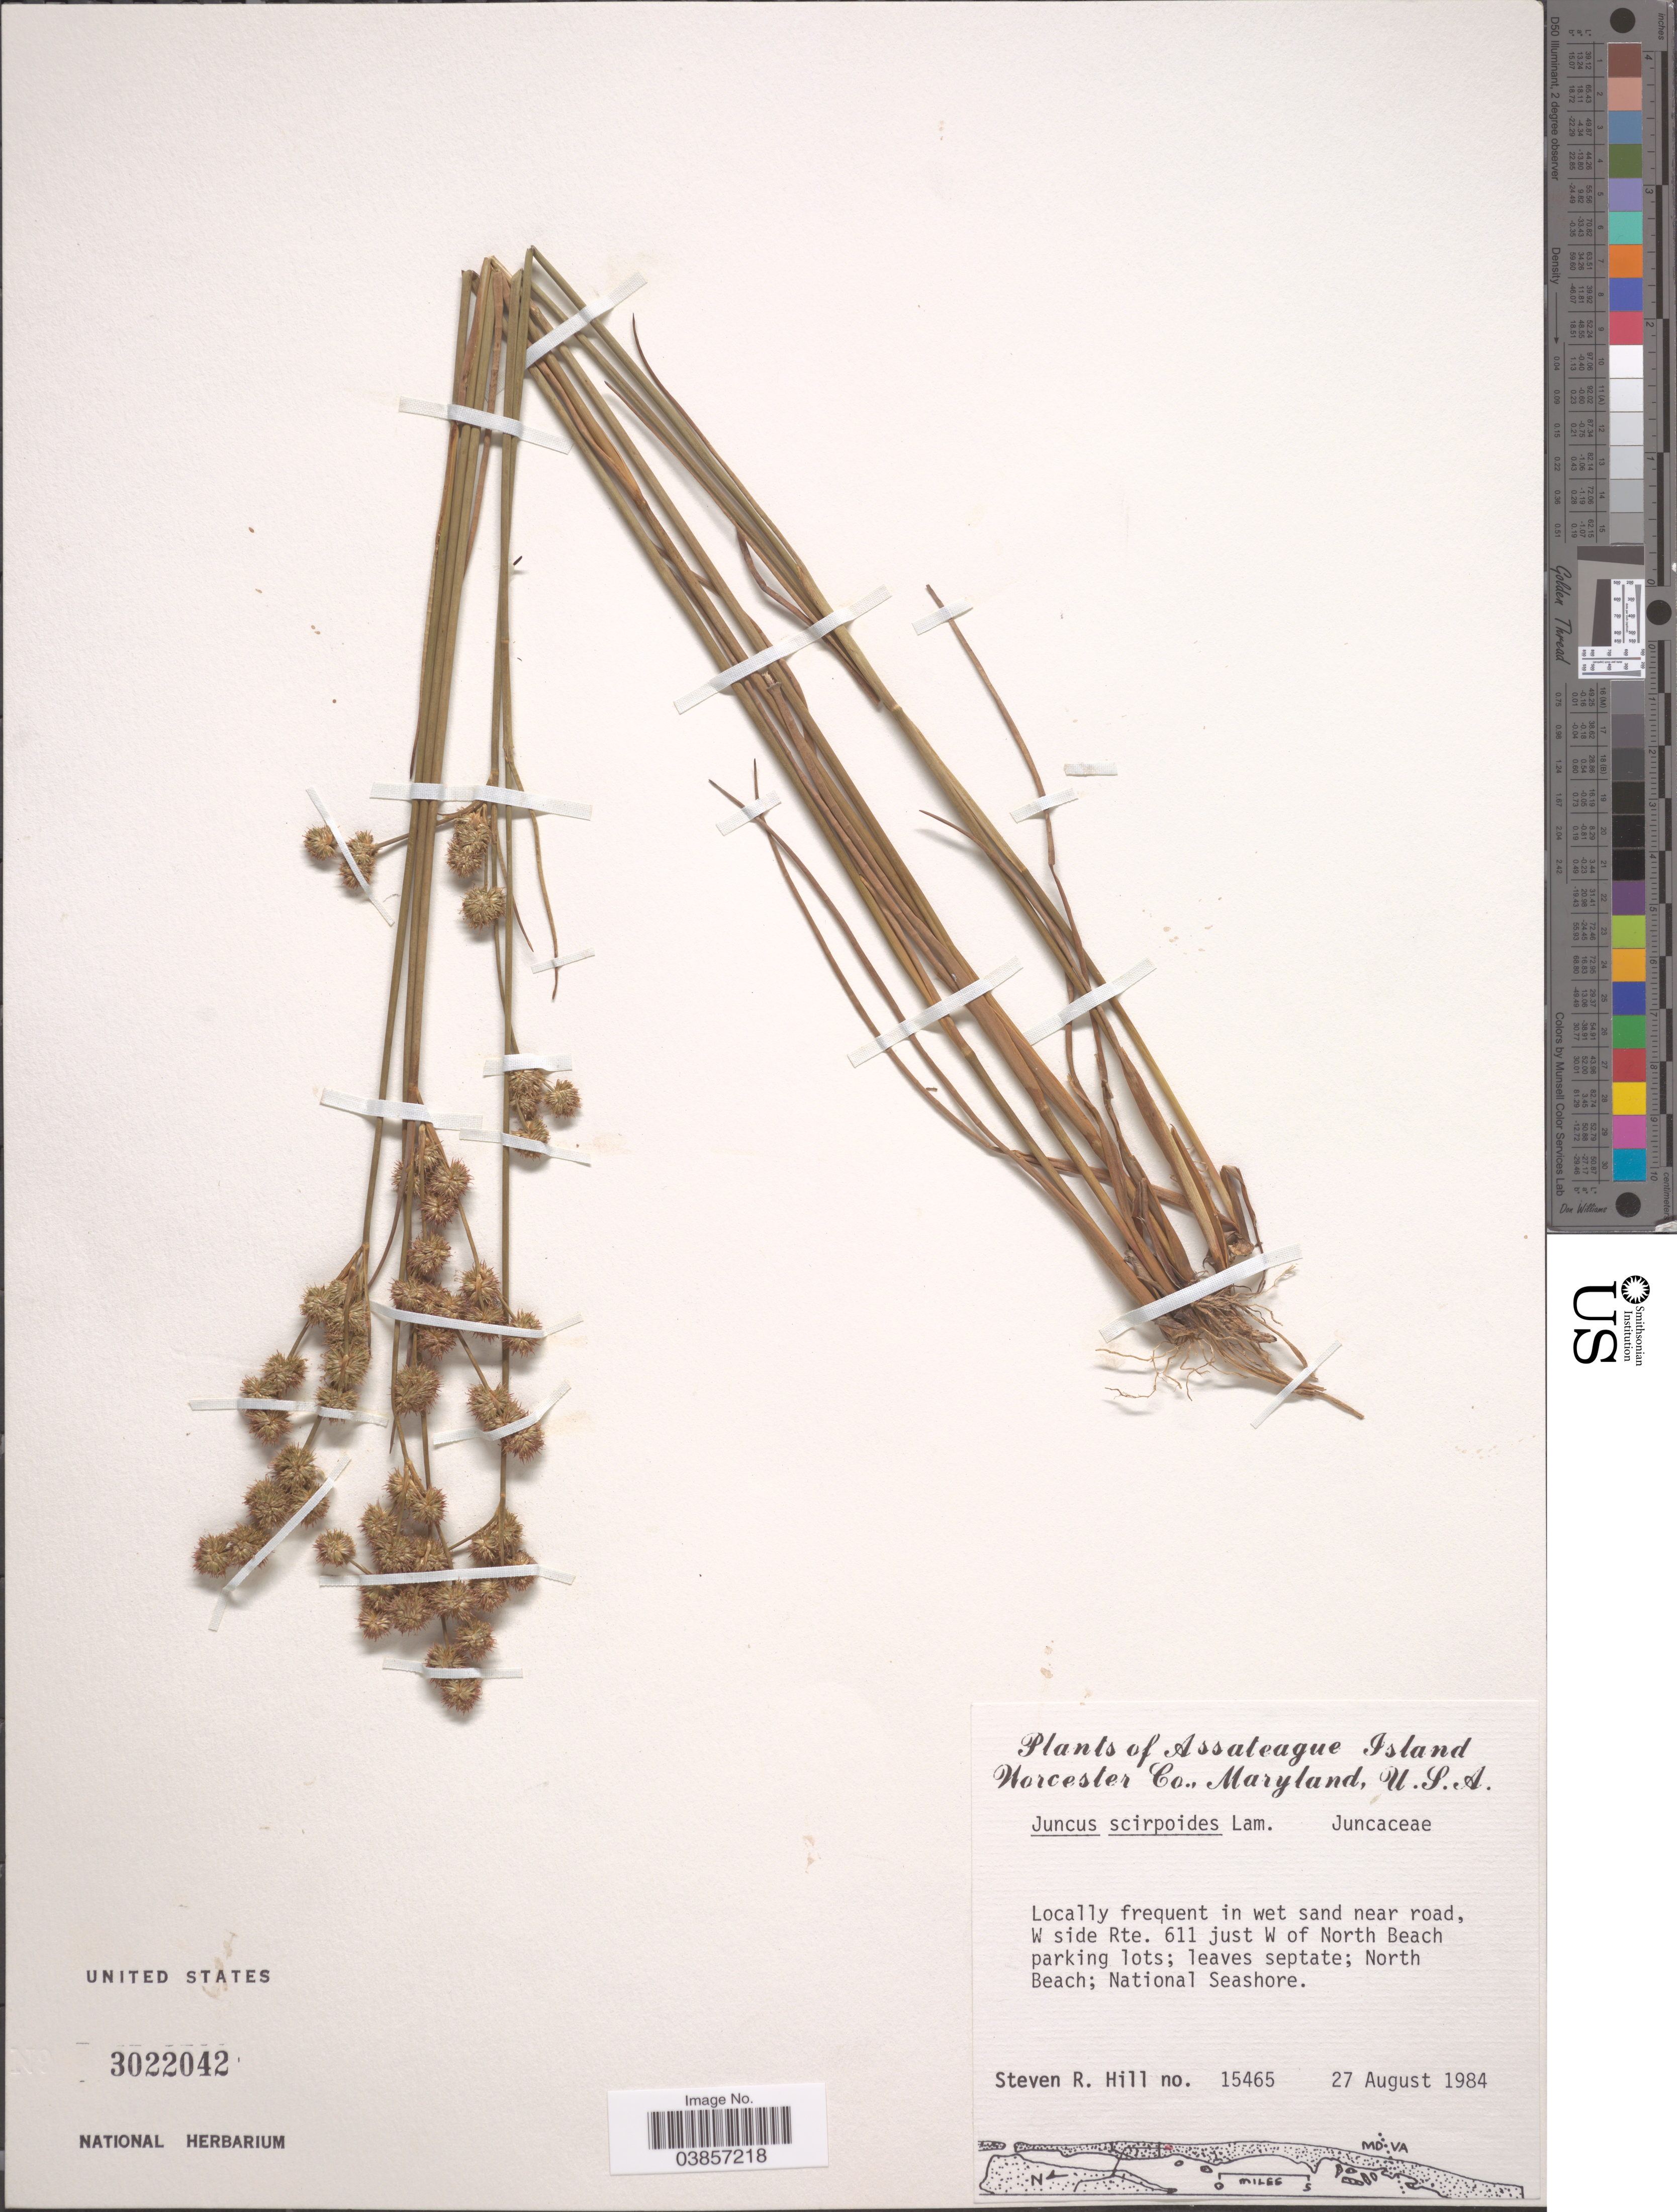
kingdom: Plantae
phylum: Tracheophyta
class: Liliopsida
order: Poales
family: Juncaceae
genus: Juncus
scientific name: Juncus scirpoides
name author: Lam.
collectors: S. Hill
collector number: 15465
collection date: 1984-08-27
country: United States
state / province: Maryland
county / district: Worcester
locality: Assaleague Island, Worcester Co. Near road, W side Rte. 611 just W of North Beach parking lots; North Beach; National Seashore.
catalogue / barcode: US 3022042